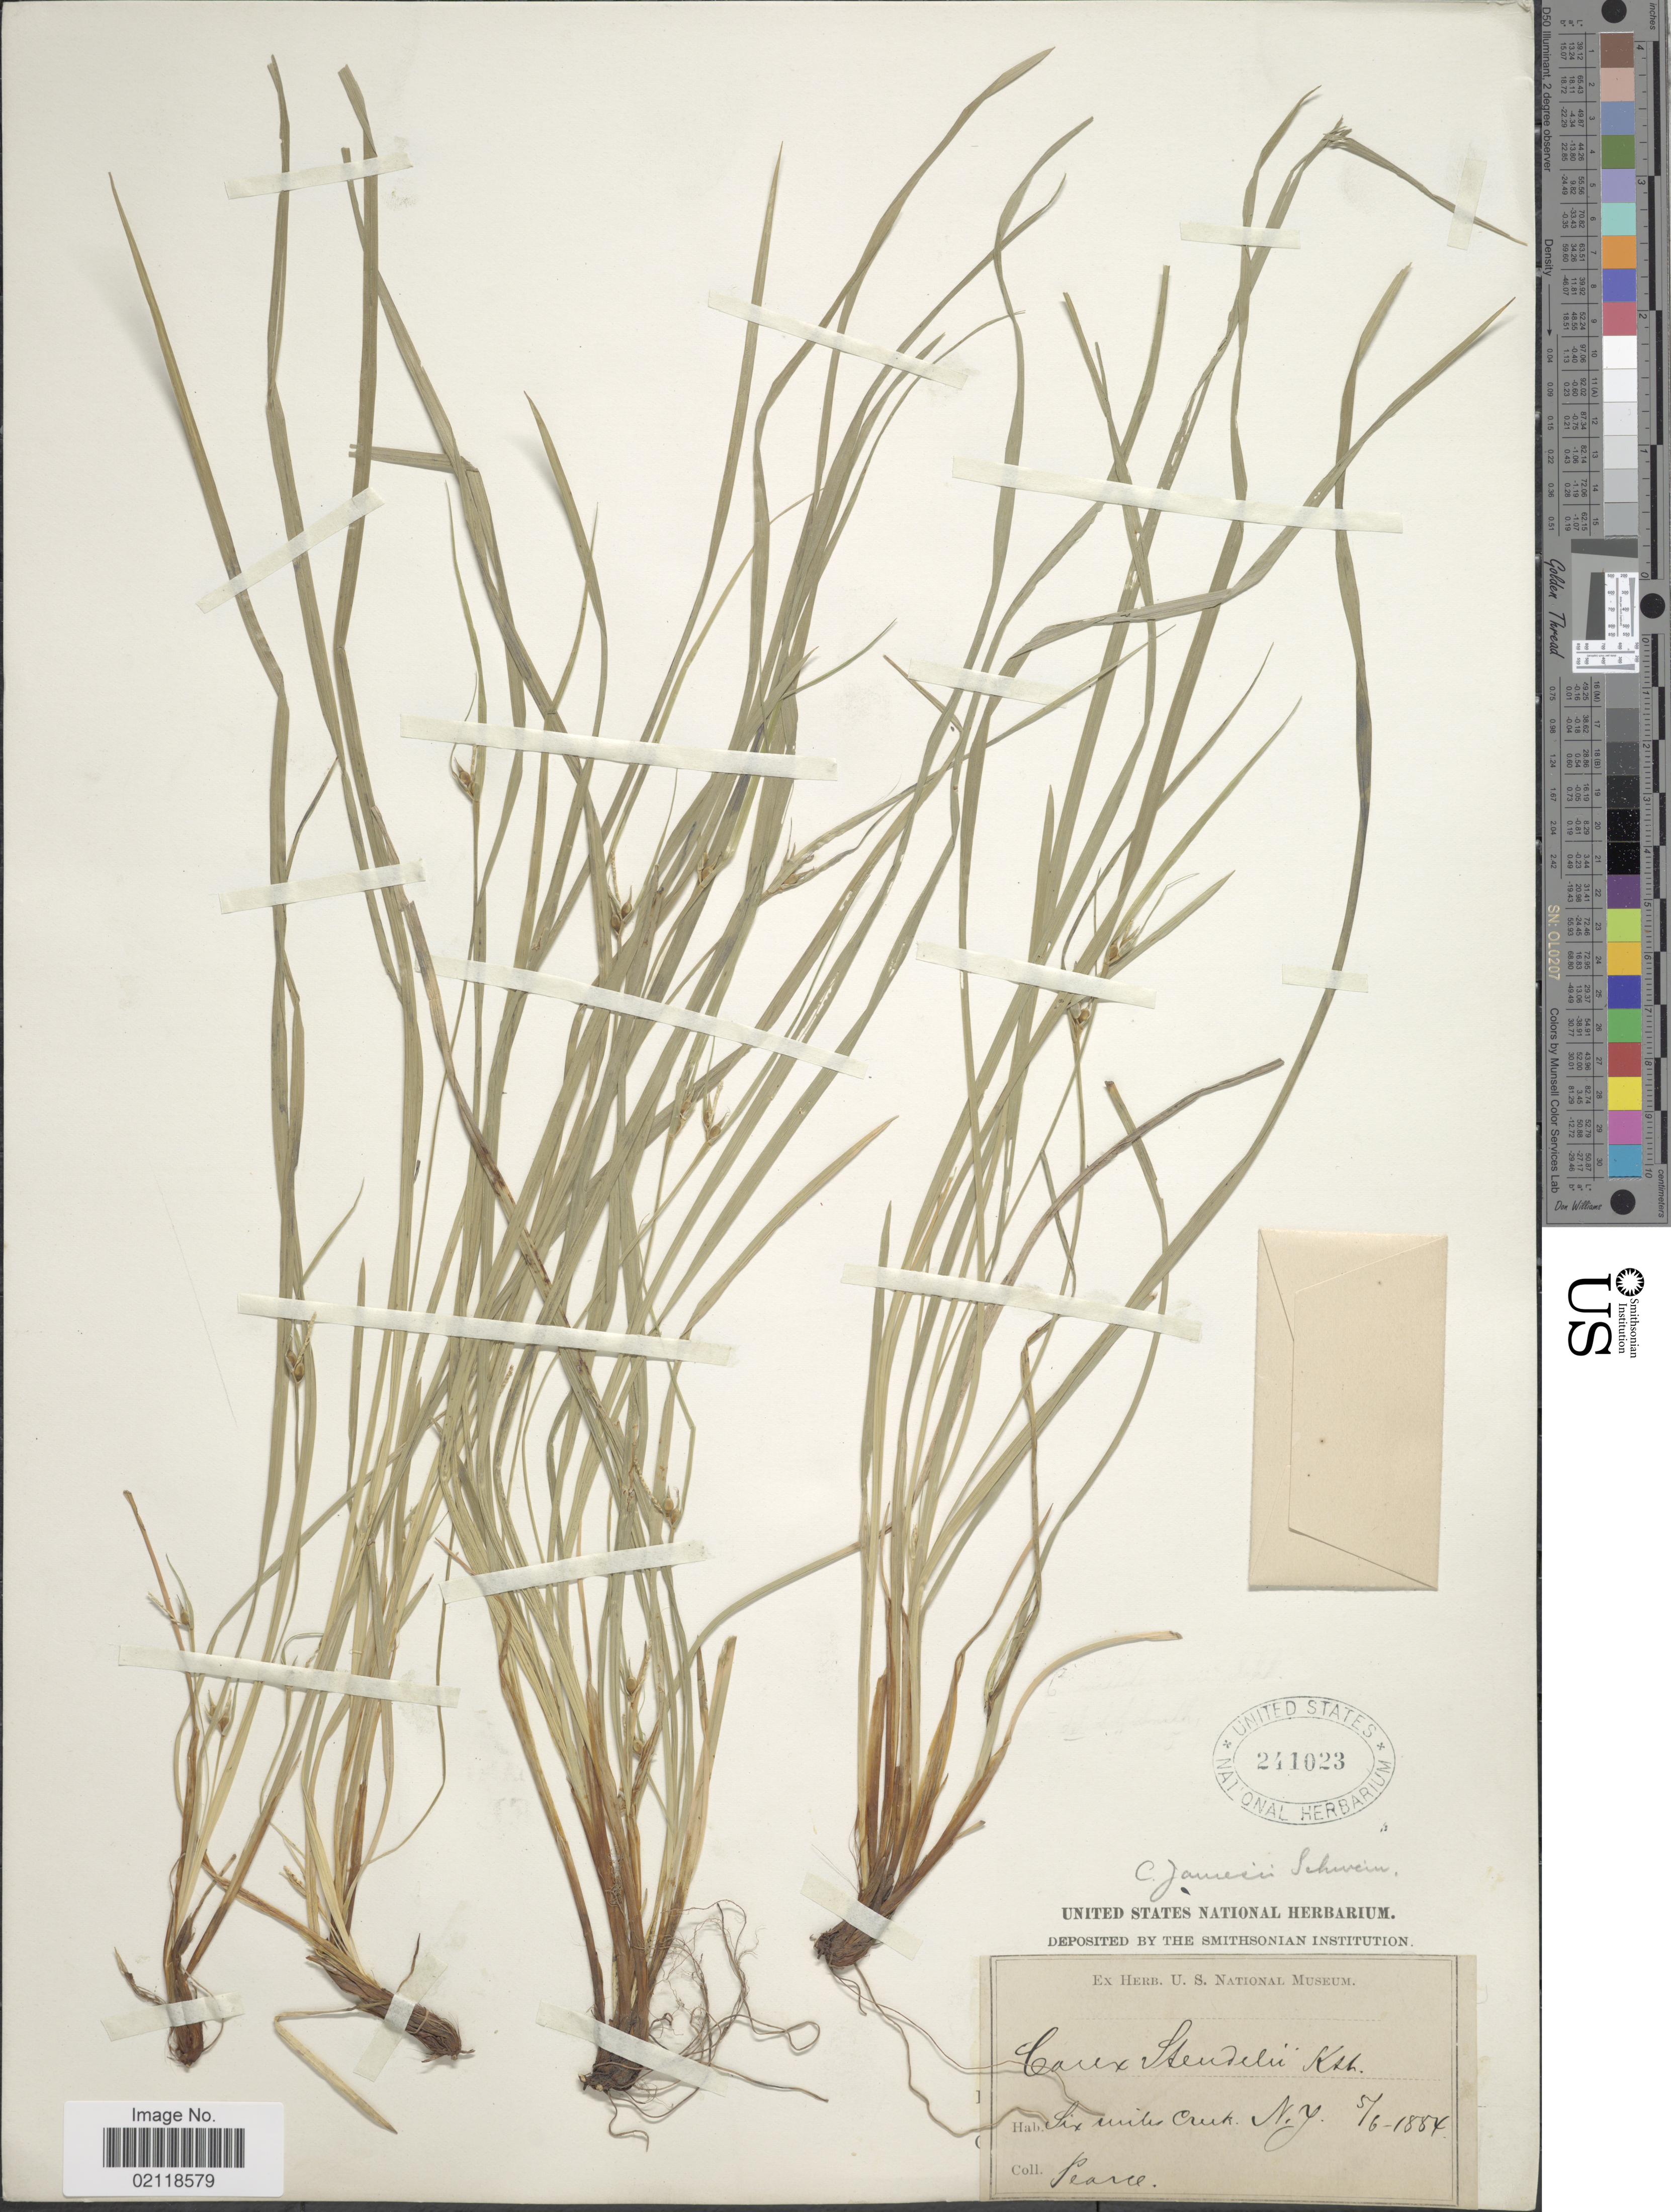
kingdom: Plantae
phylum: Tracheophyta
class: Liliopsida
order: Poales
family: Cyperaceae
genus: Carex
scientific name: Carex jamesii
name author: Schwein.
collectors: -. Pearce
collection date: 1884-05-06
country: United States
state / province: New York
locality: Six miles Creek.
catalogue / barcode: US 241023